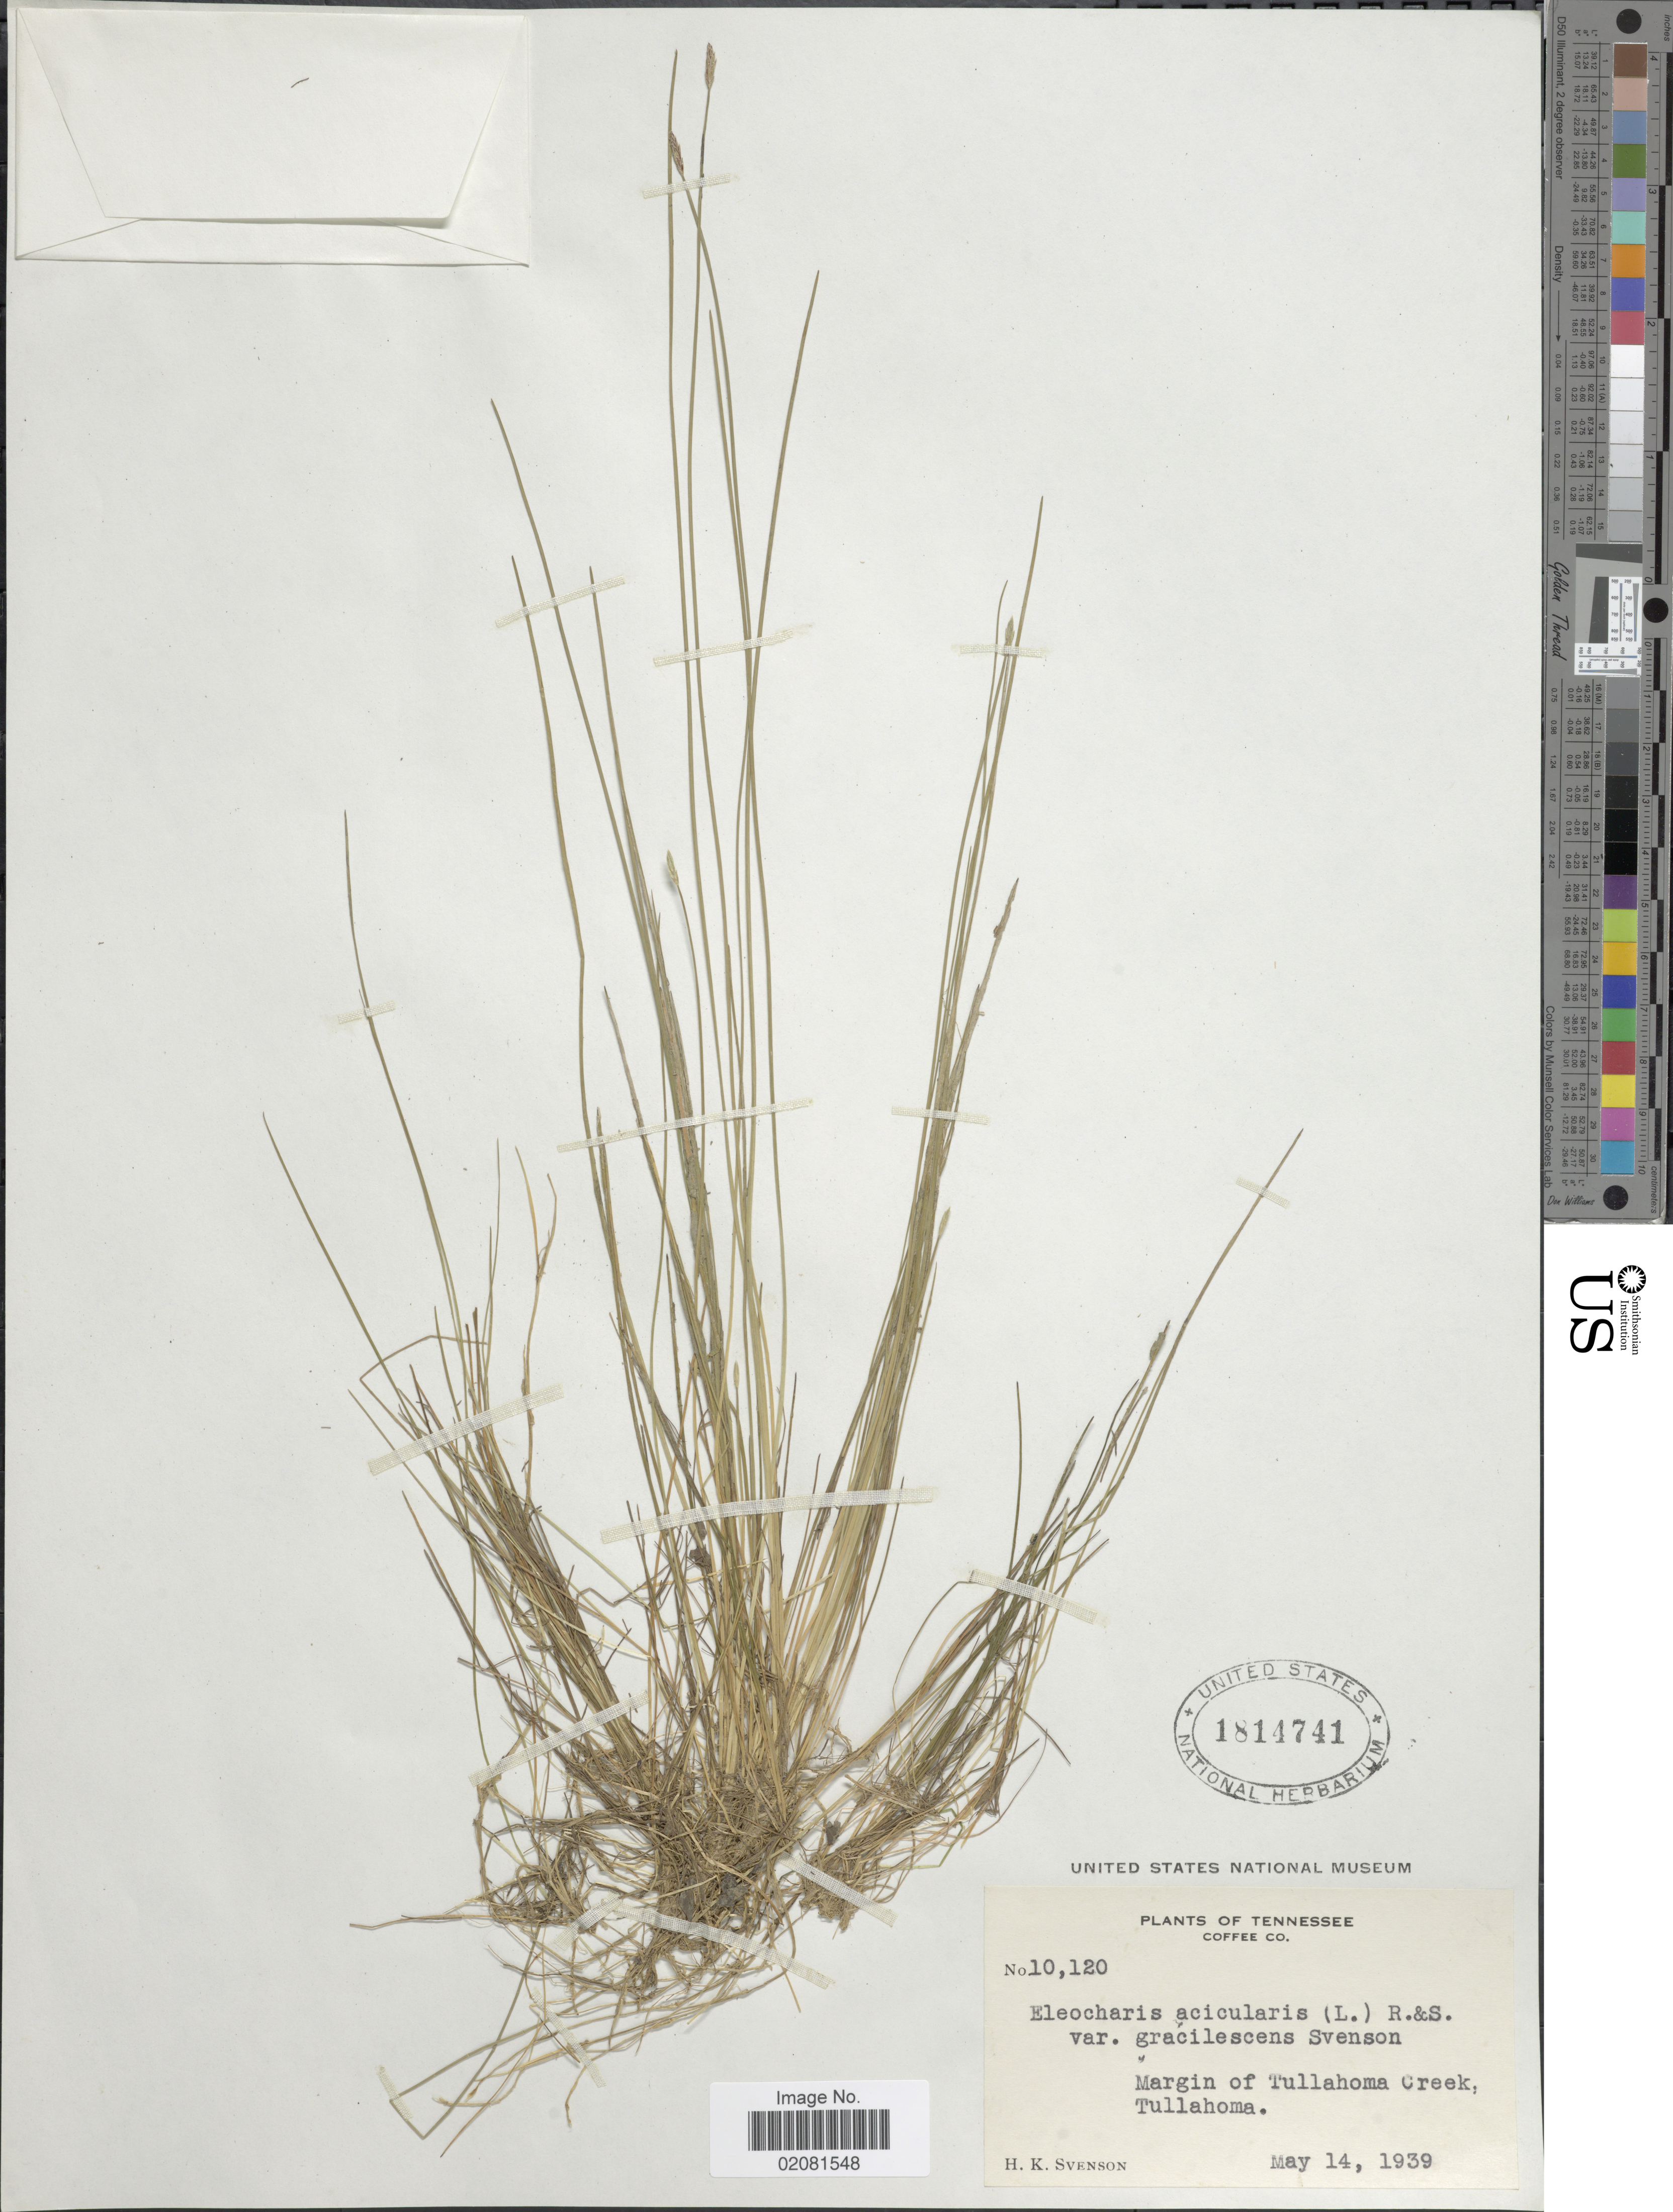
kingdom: Plantae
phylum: Tracheophyta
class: Liliopsida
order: Poales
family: Cyperaceae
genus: Eleocharis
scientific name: Eleocharis acicularis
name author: (L.) Roem. & Schult.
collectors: H. K. Svenson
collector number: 10120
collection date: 1939-05-14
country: United States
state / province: Tennessee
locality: Coffee Co. Margin of Tullahoma Creek, Tullahoma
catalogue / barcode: US 1814741